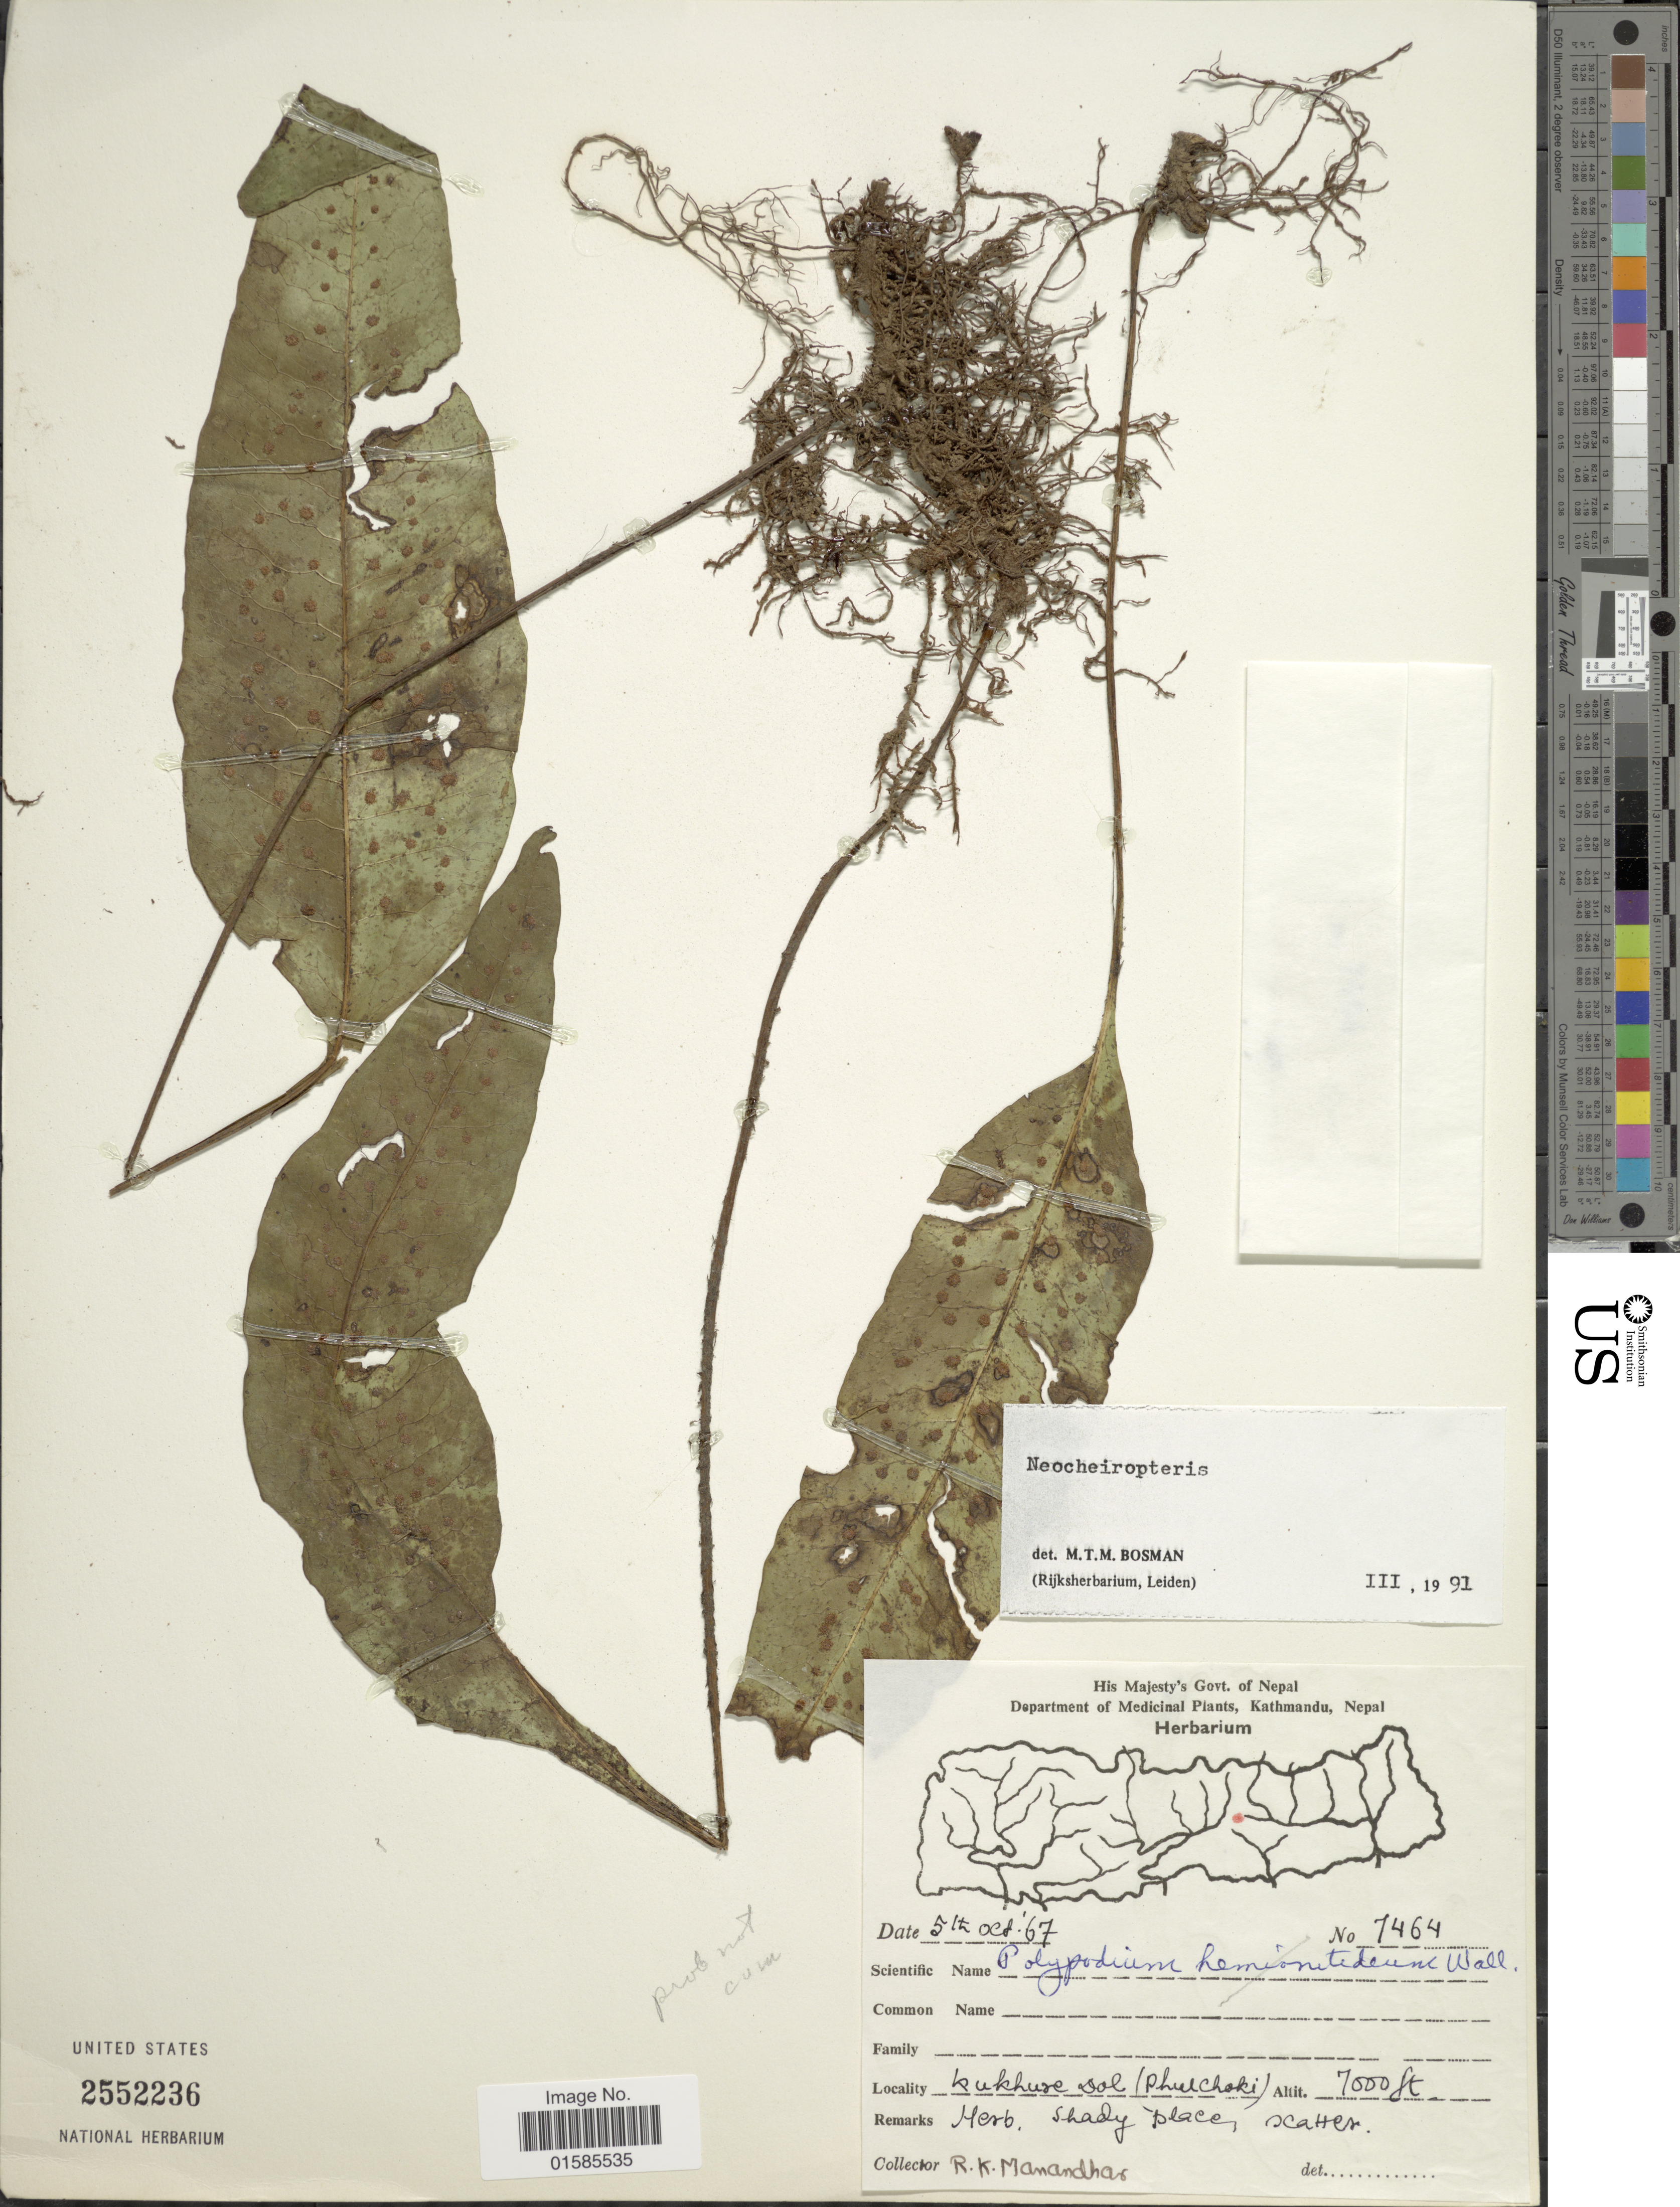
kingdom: Plantae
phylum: Tracheophyta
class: Polypodiopsida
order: Polypodiales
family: Polypodiaceae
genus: Leptochilus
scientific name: Leptochilus sp.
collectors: R. Manandhar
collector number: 7464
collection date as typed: Transcribed d/m/y: 5/10/67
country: Nepal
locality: Nepal, Kukhure Dol (Phulchoki)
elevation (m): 2134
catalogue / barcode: US 2552236